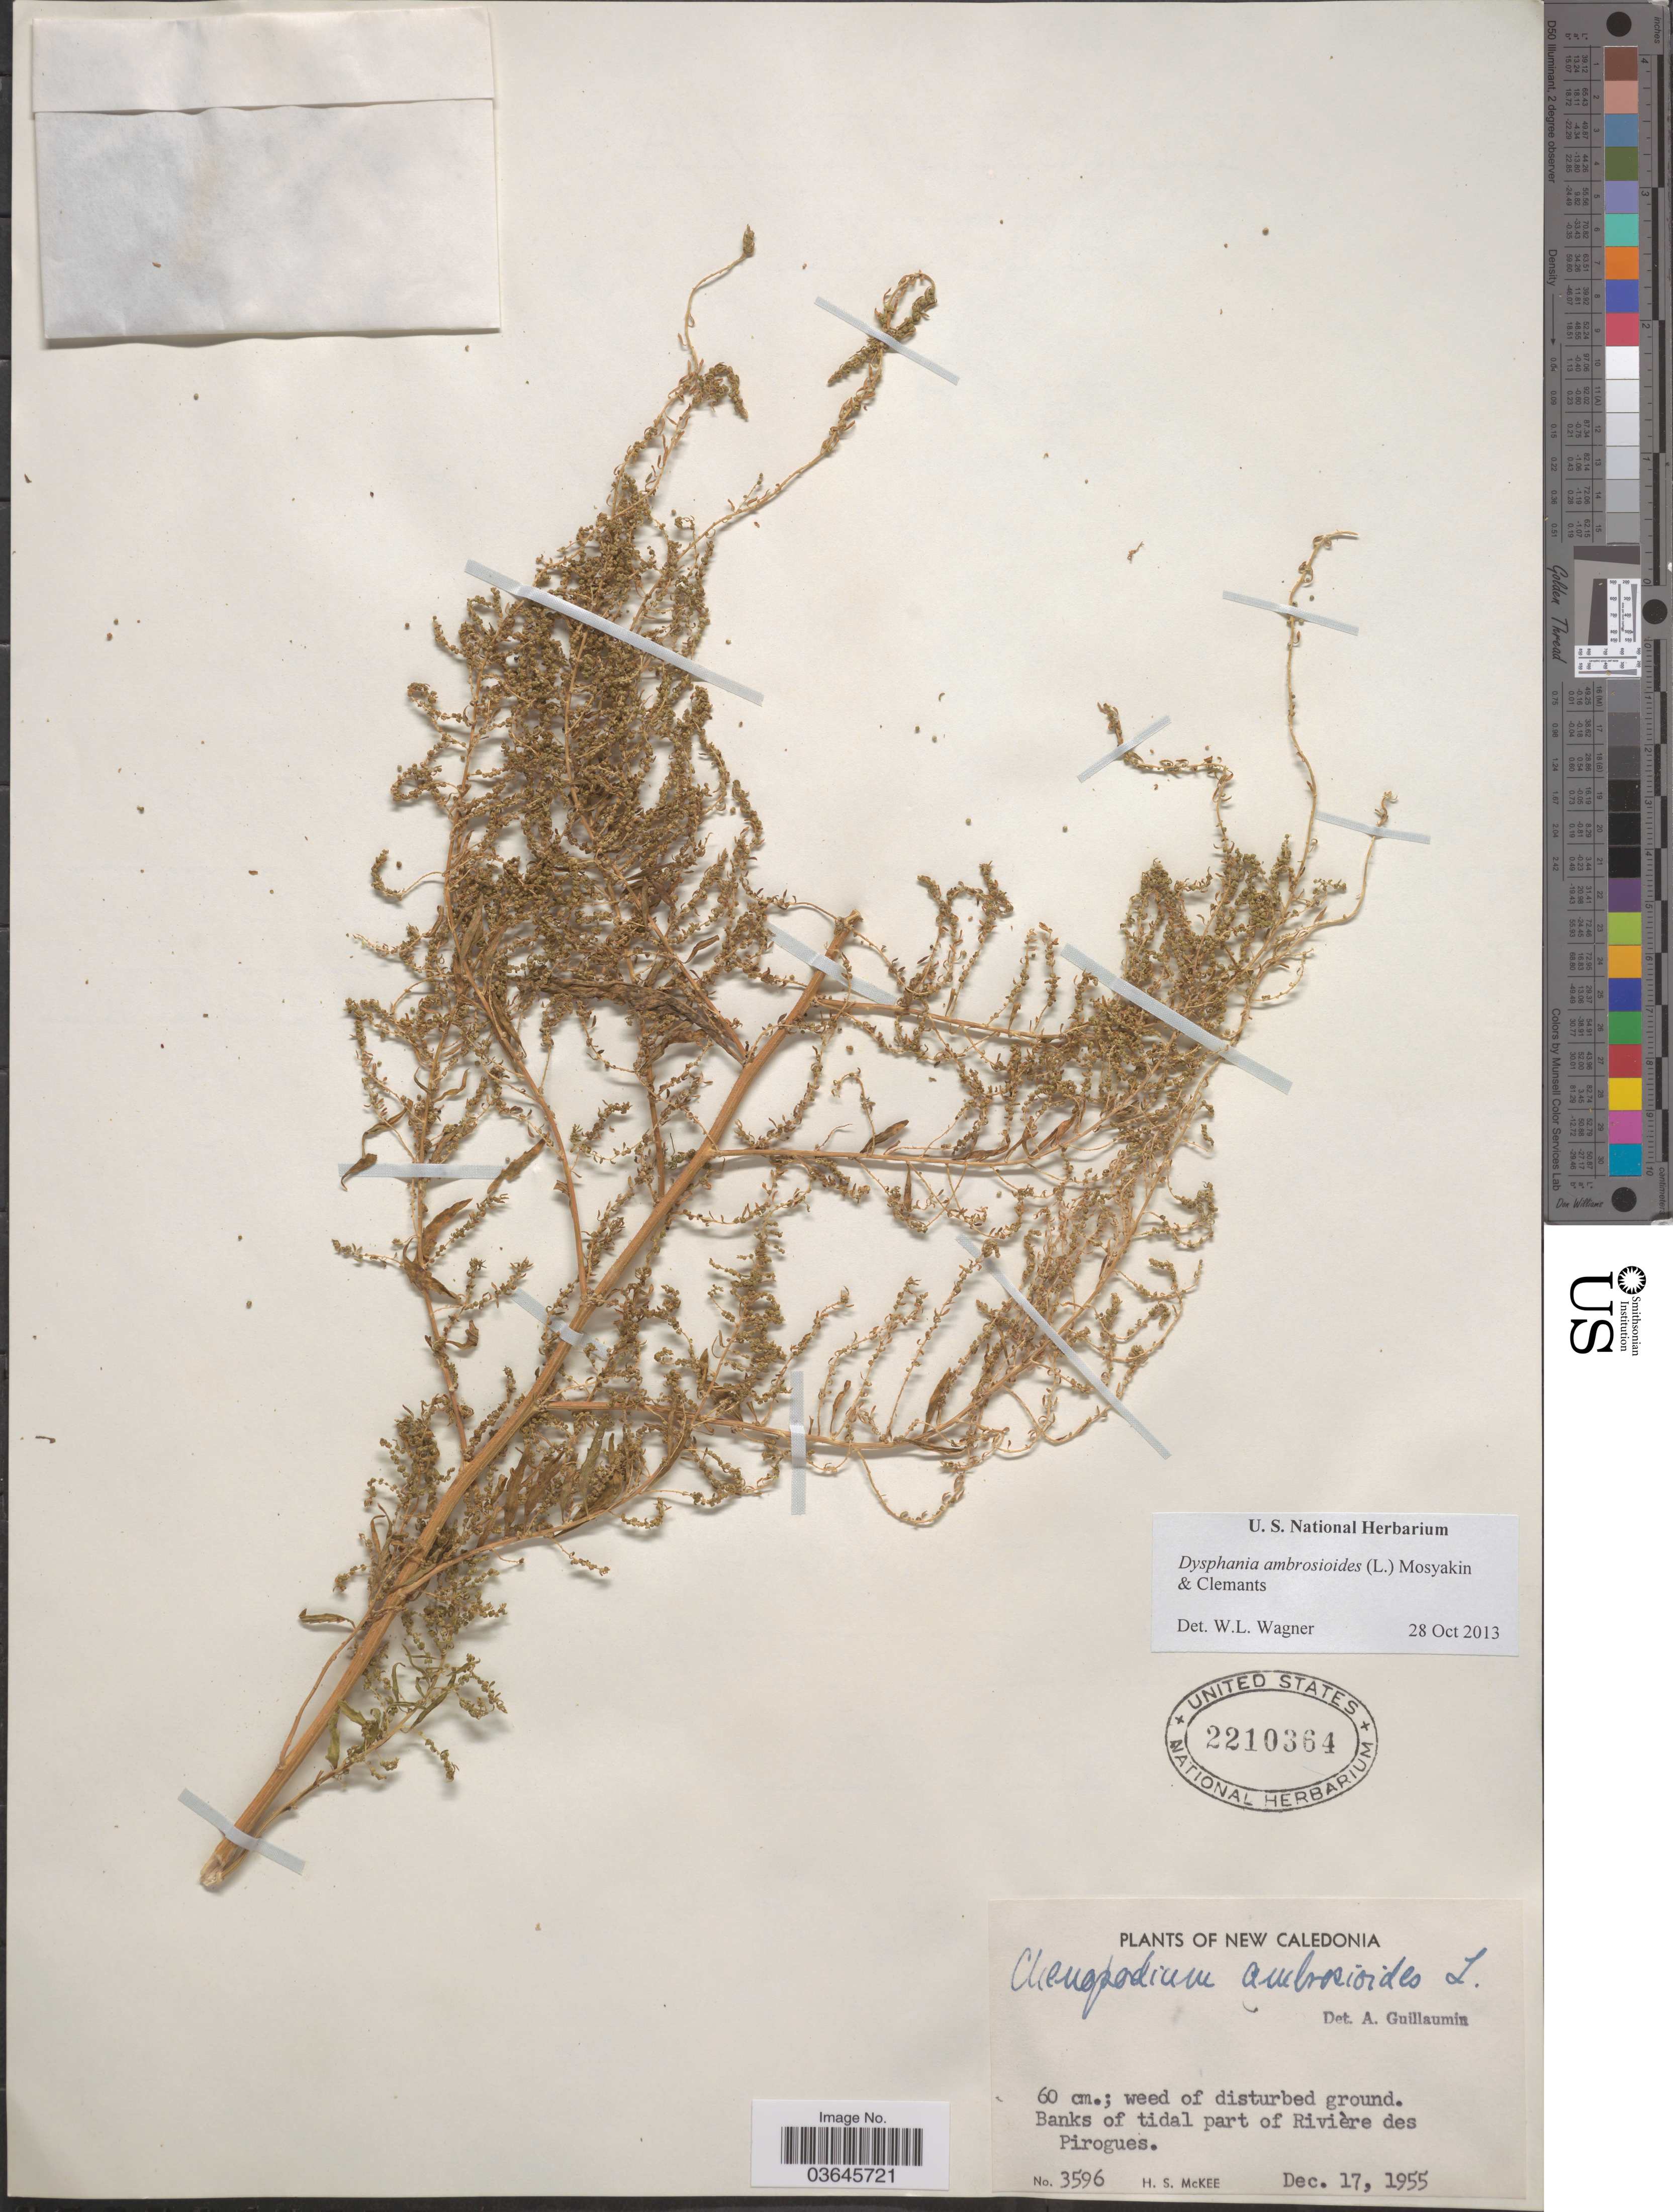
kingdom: Plantae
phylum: Tracheophyta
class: Magnoliopsida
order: Caryophyllales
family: Amaranthaceae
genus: Dysphania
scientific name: Dysphania ambrosioides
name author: (L.) Mosyakin & Clemants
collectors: H. S. McKee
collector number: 3596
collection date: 1955-12-17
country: New Caledonia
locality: Banks of tidal part of Rivière des Pirogues.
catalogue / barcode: US 2210364